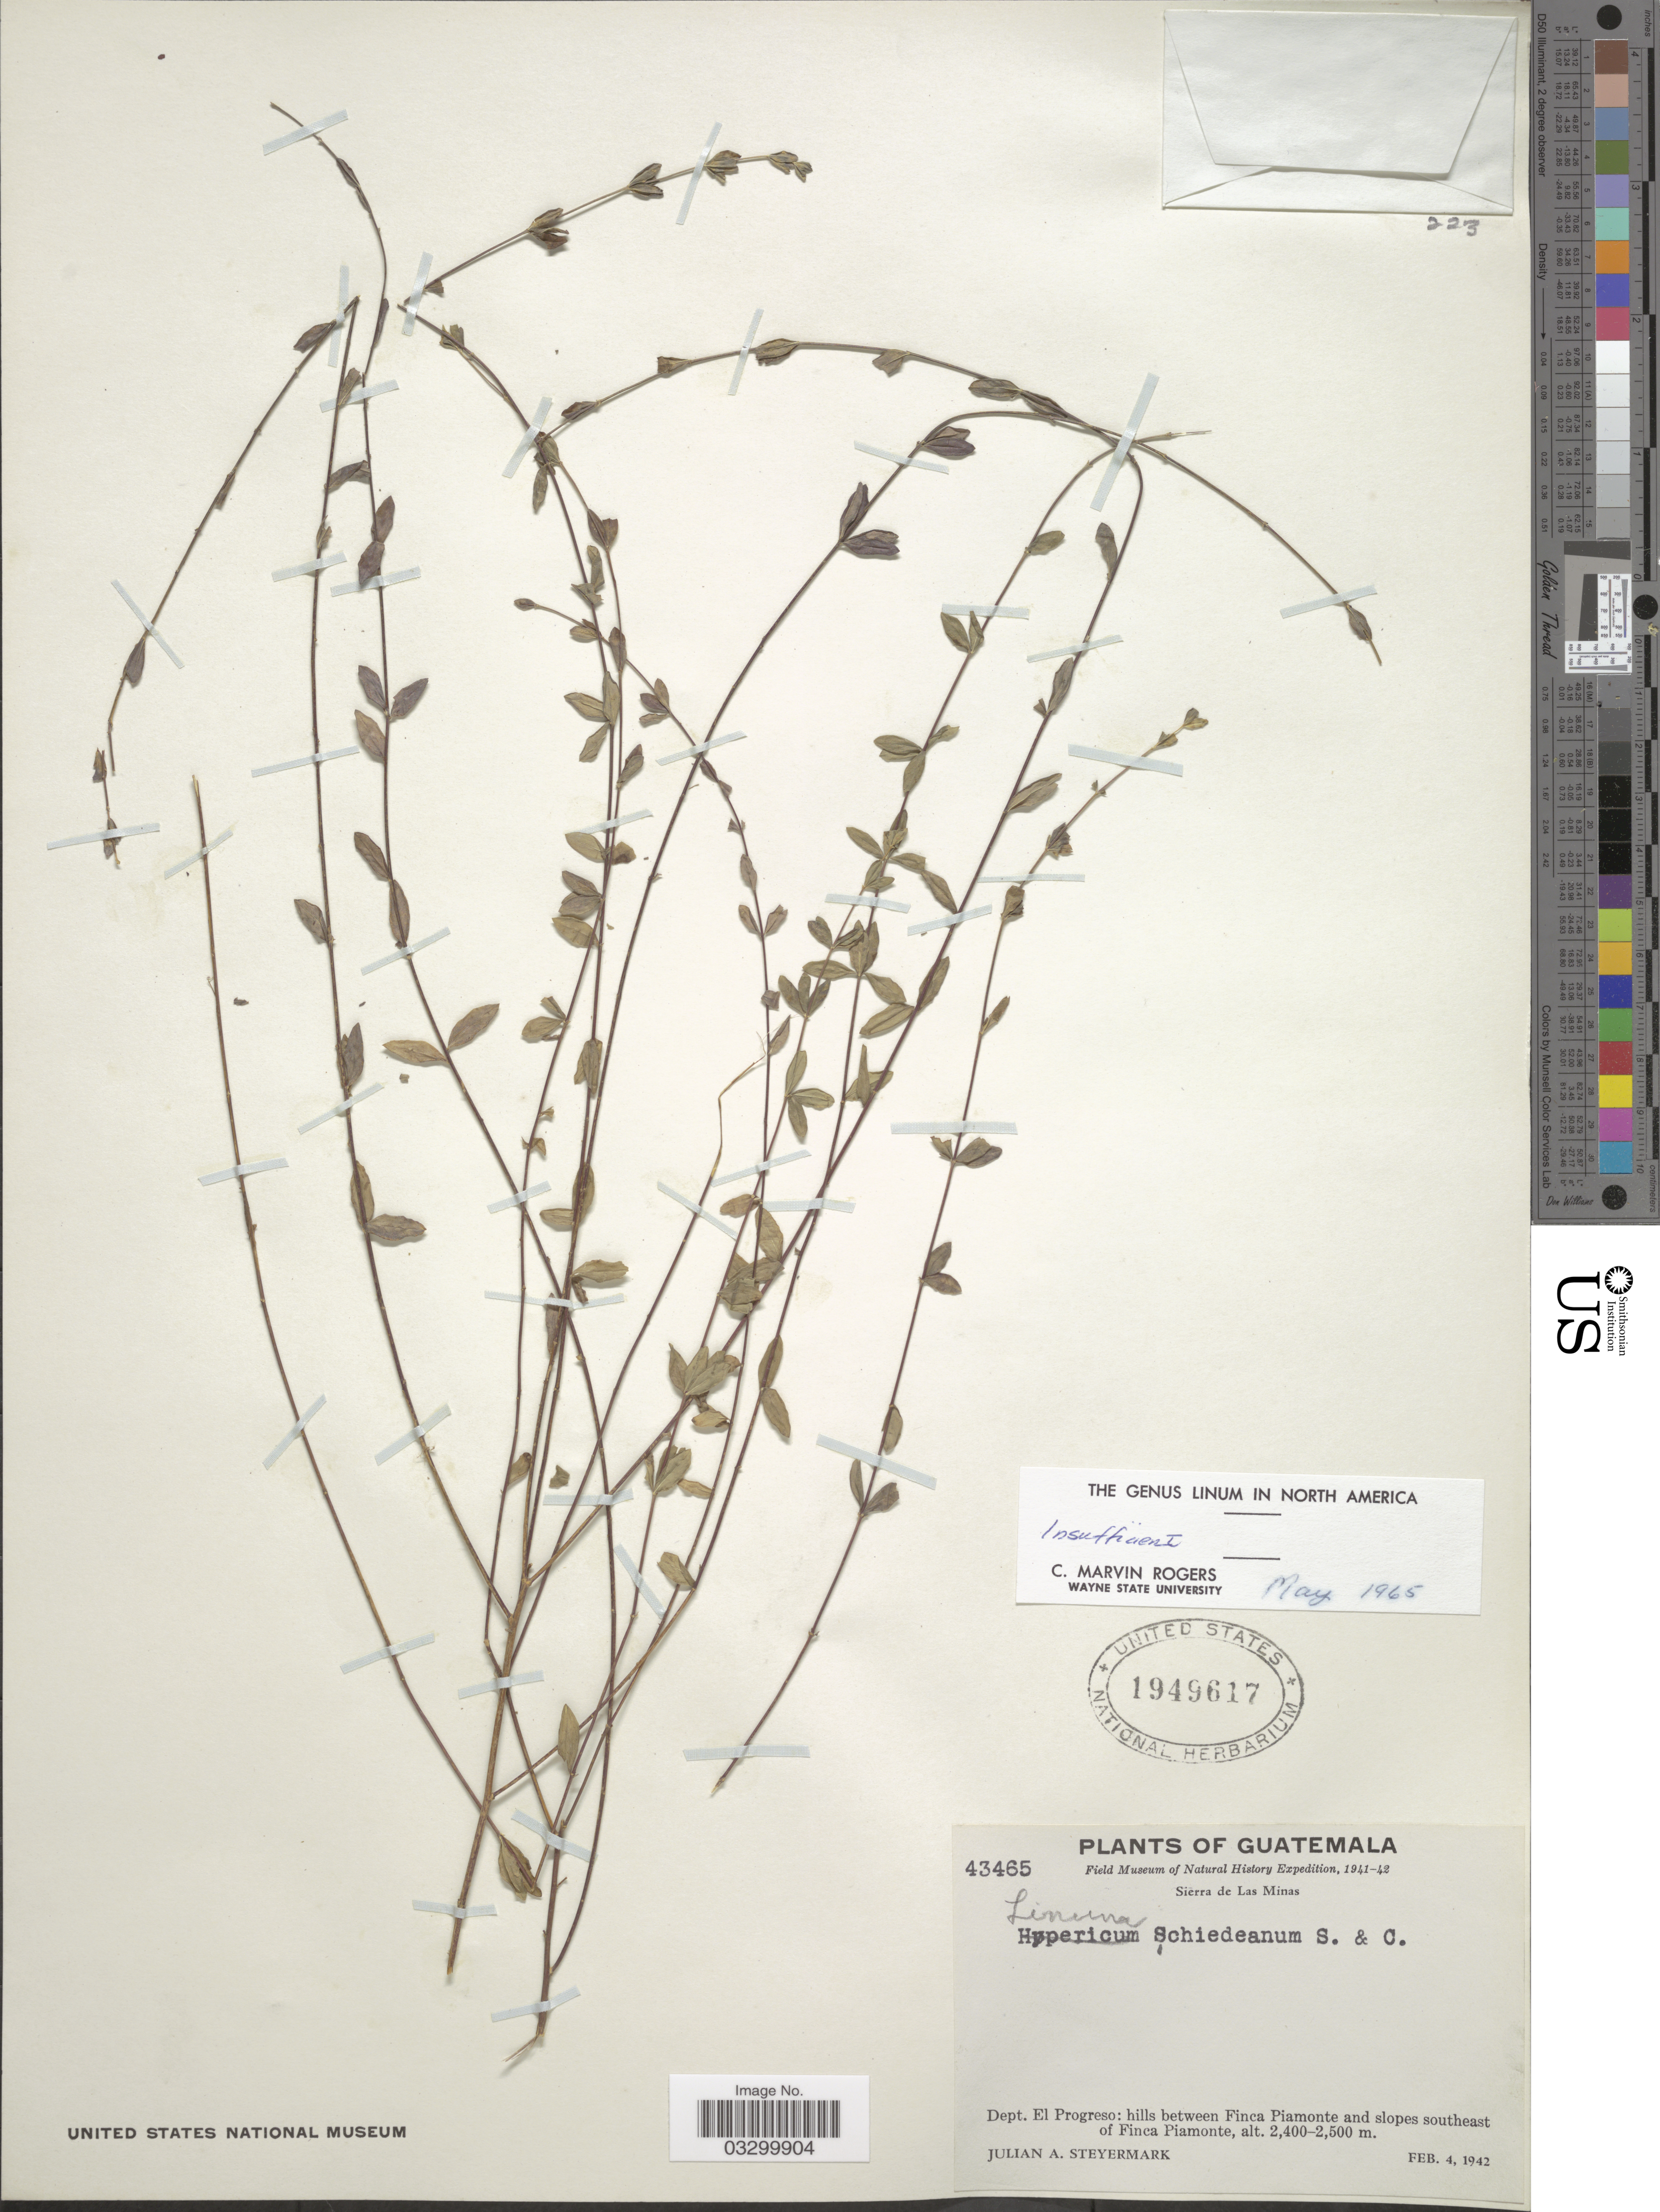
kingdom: Plantae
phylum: Tracheophyta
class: Magnoliopsida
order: Malpighiales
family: Linaceae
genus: Linum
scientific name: Linum sp.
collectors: J. Steyermark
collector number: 43465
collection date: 1942-02-04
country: Guatemala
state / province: El Progreso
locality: Sierra de Las Minas. Dept. El Progreso: hills between Finca Piamonte and slopes southeast of Finca Piamonte.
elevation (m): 2400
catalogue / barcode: US 1949617